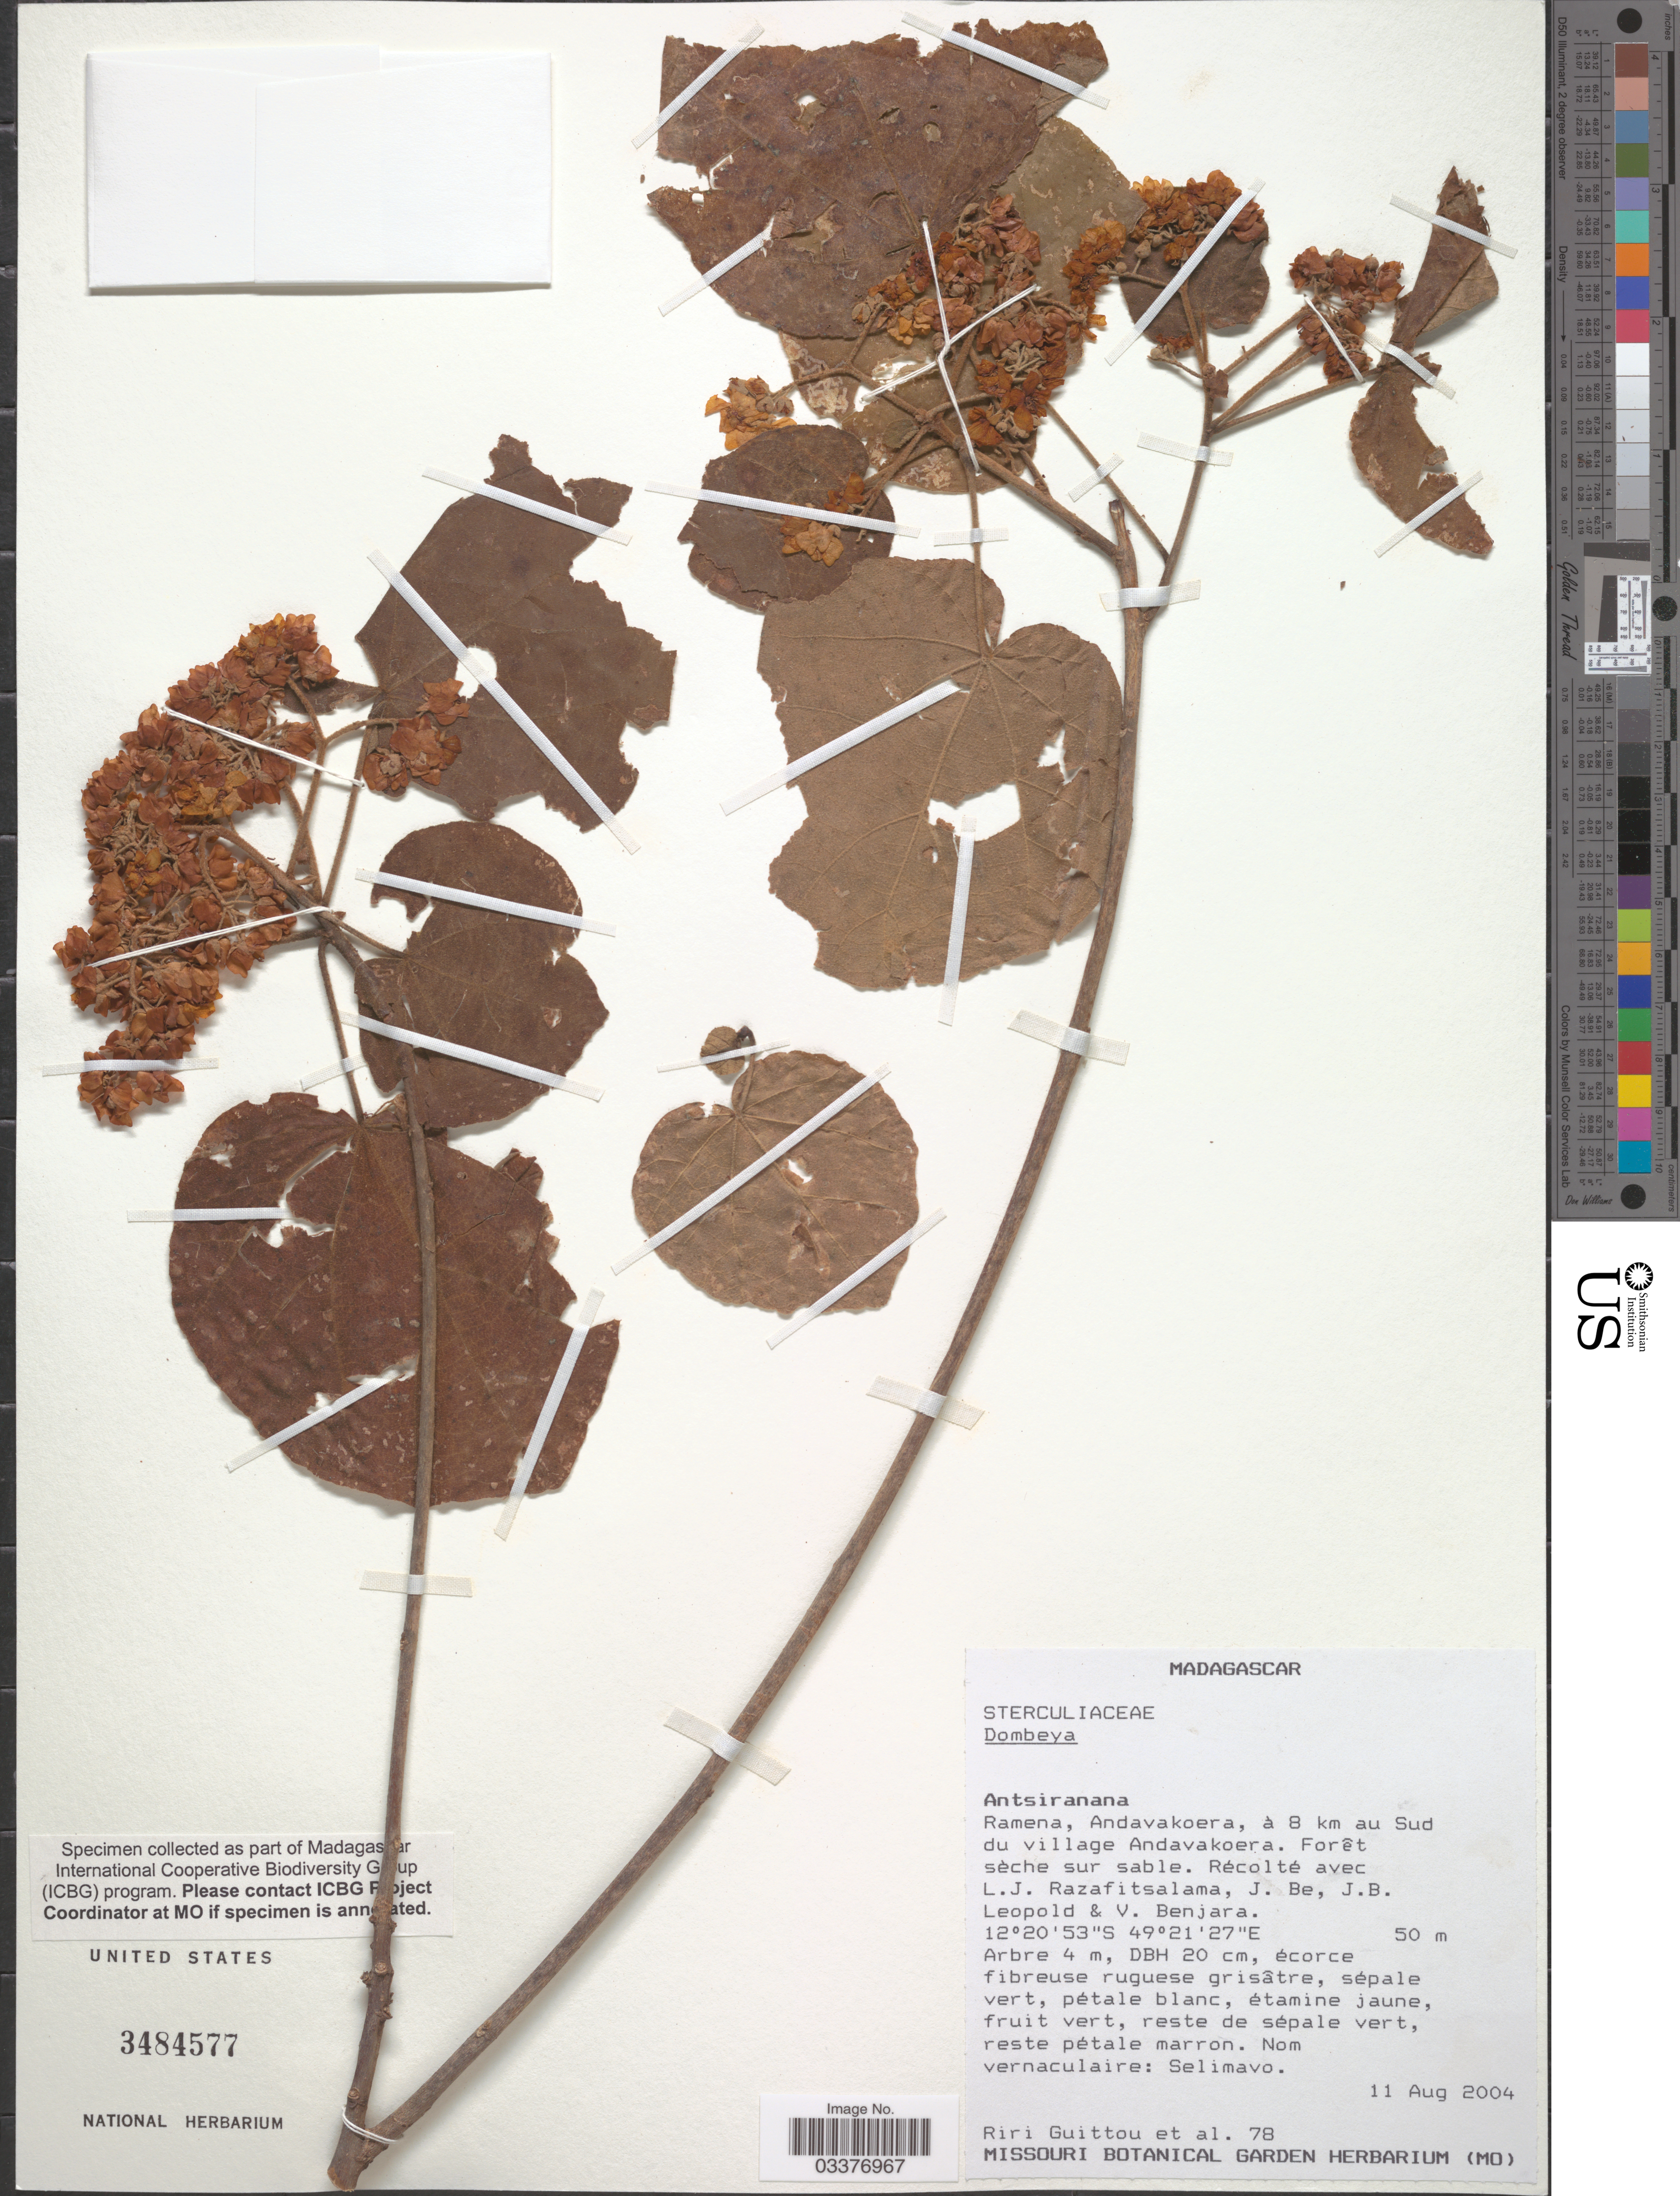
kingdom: Plantae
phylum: Tracheophyta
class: Magnoliopsida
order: Malvales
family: Malvaceae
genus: Dombeya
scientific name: Dombeya sp.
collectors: R. Guittou, L. J. Razafitsalama, J. Be, J. B. Leopold & V. Benjara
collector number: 78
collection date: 2004-08-11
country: Madagascar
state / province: Diana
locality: Ramena, Andavakoera, à 8 km au Sud du village Andavakoera.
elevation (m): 50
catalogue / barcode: US 3484577